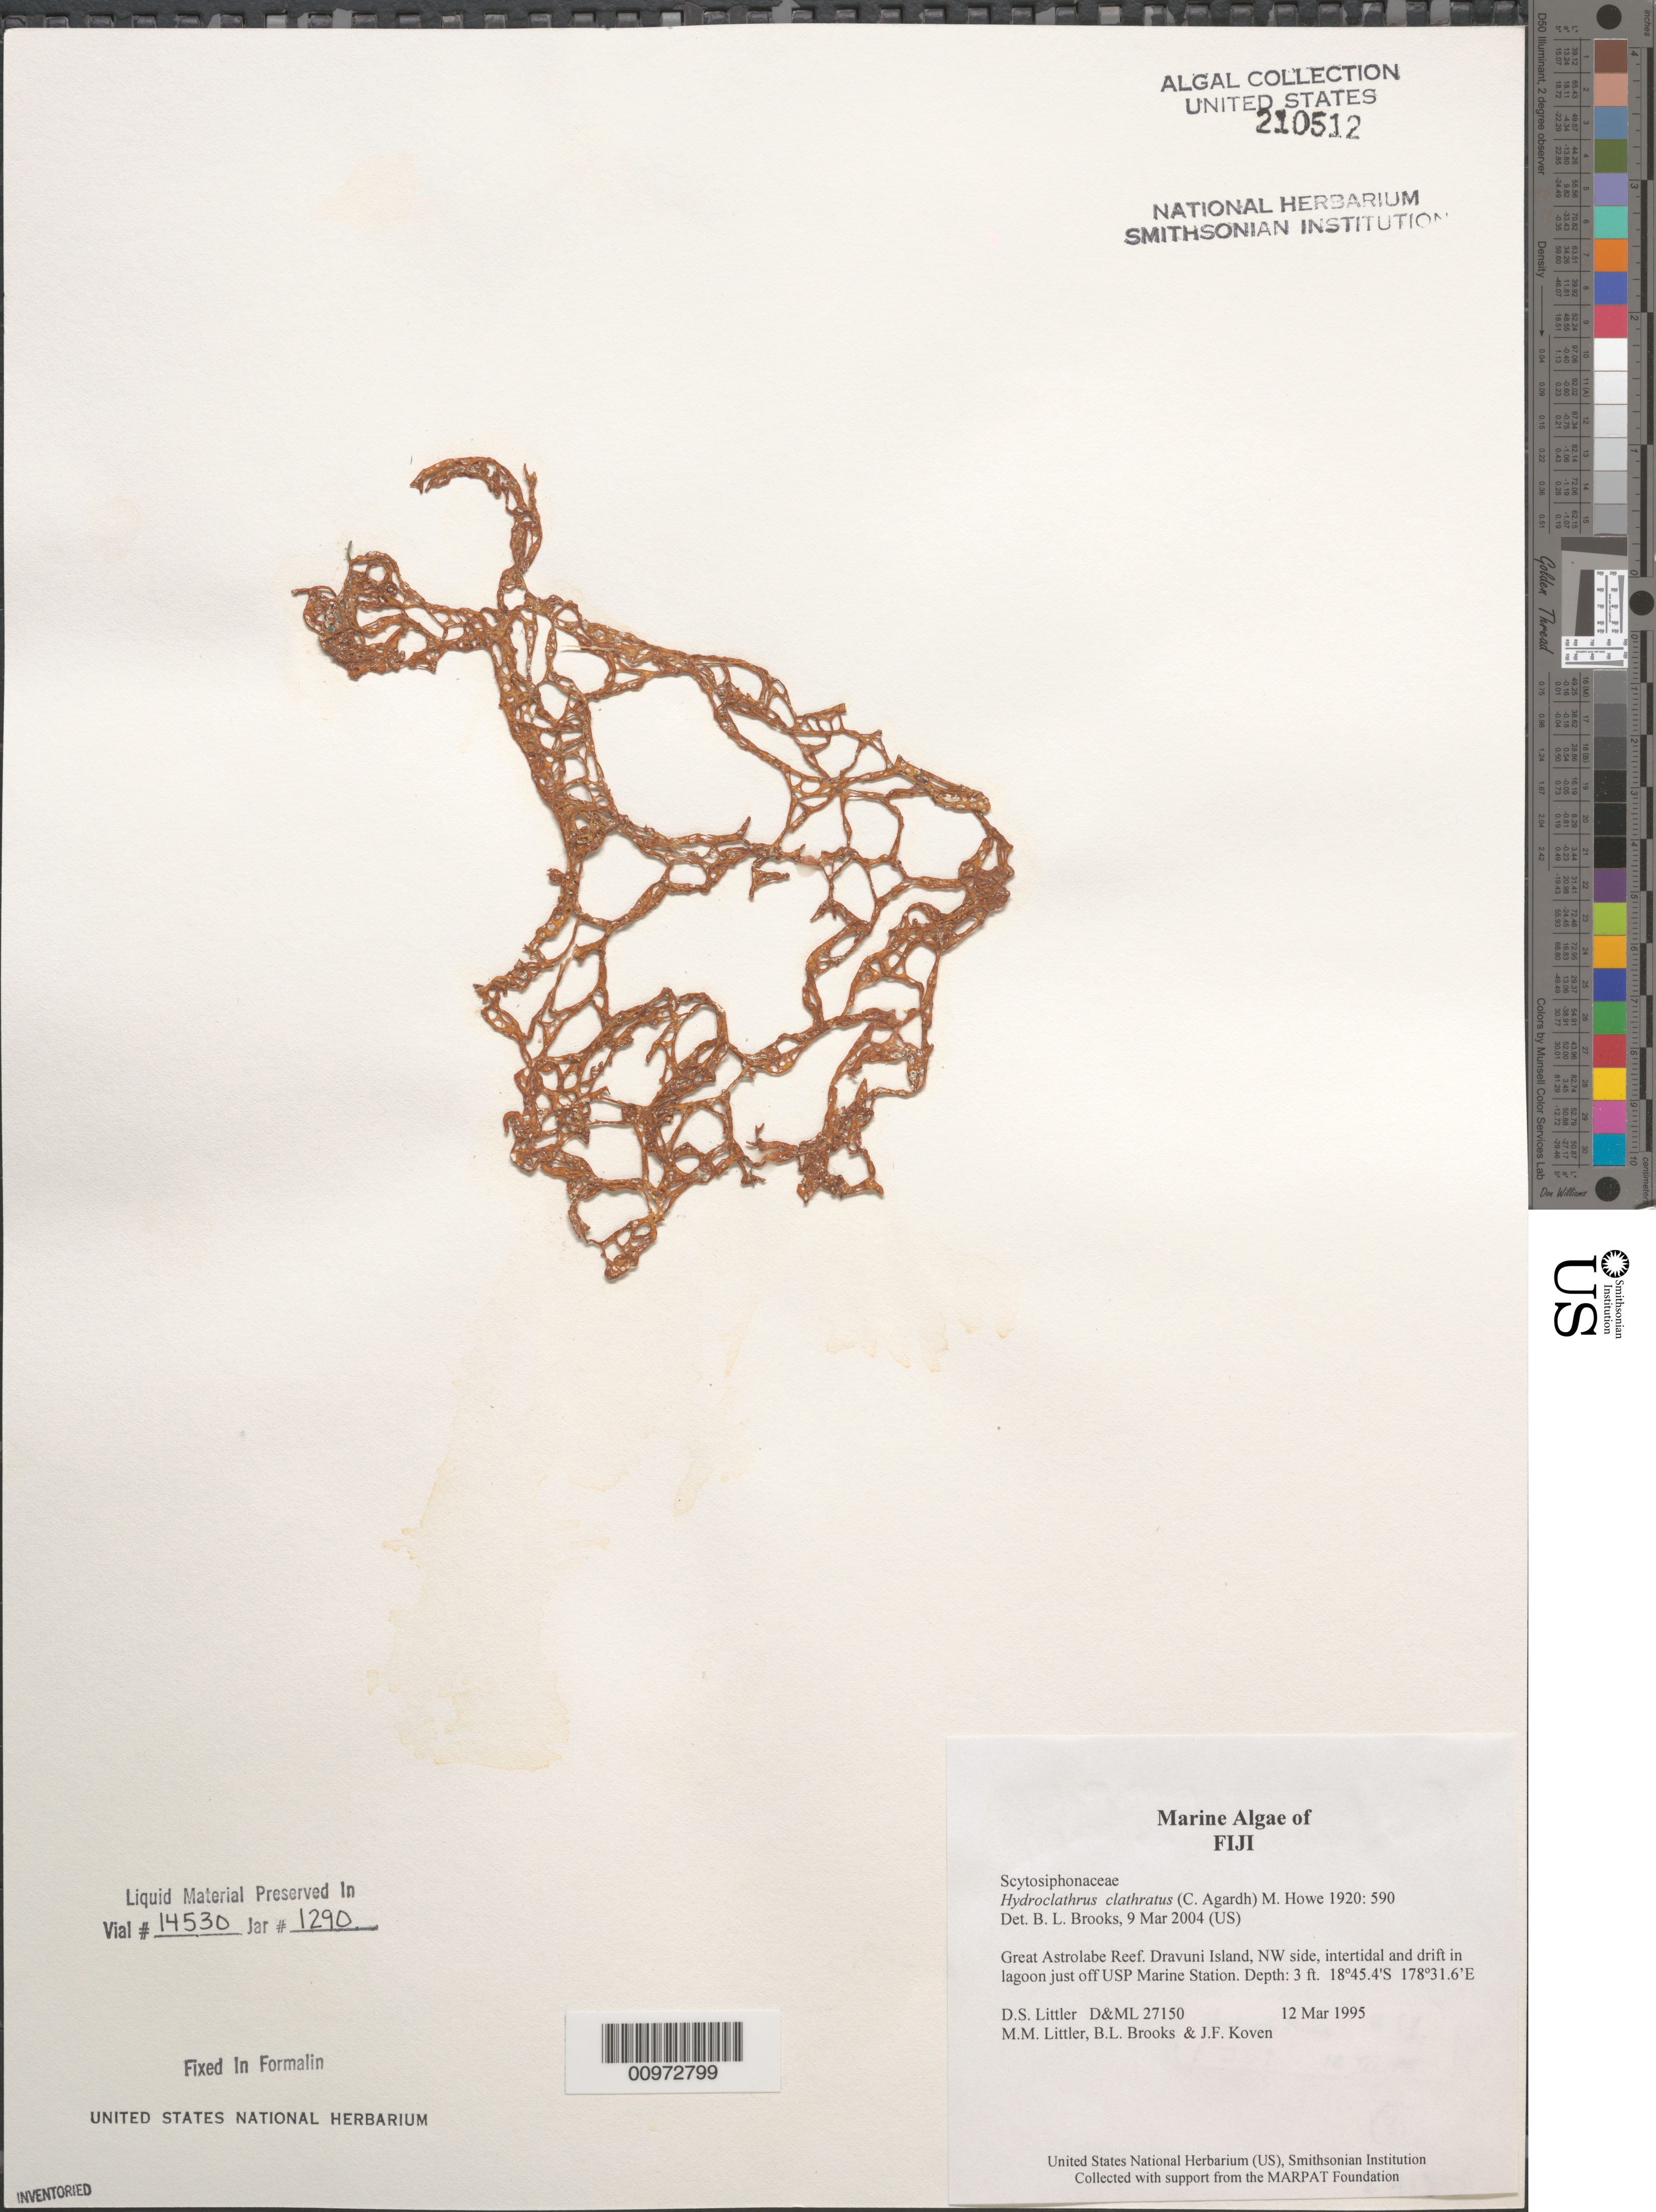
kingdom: Chromista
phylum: Ochrophyta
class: Phaeophyceae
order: Scytosiphonales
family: Scytosiphonaceae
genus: Hydroclathrus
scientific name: Hydroclathrus clathratus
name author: (C. Agardh) M. Howe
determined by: Brooks, B. L., (BOT), Smithsonian Institution - National Museum of Natural History (UNITED STATES)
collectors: D. S. Littler, M. M. Littler, B. Brooks & J. Koven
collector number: D&ML 27150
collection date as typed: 12 Mar 1995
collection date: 1995-03-12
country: Fiji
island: Dravuni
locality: Great Astrolabe Reef, northwest side of island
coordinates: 18 45.4'S, 178 31.6'E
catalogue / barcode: US 210512